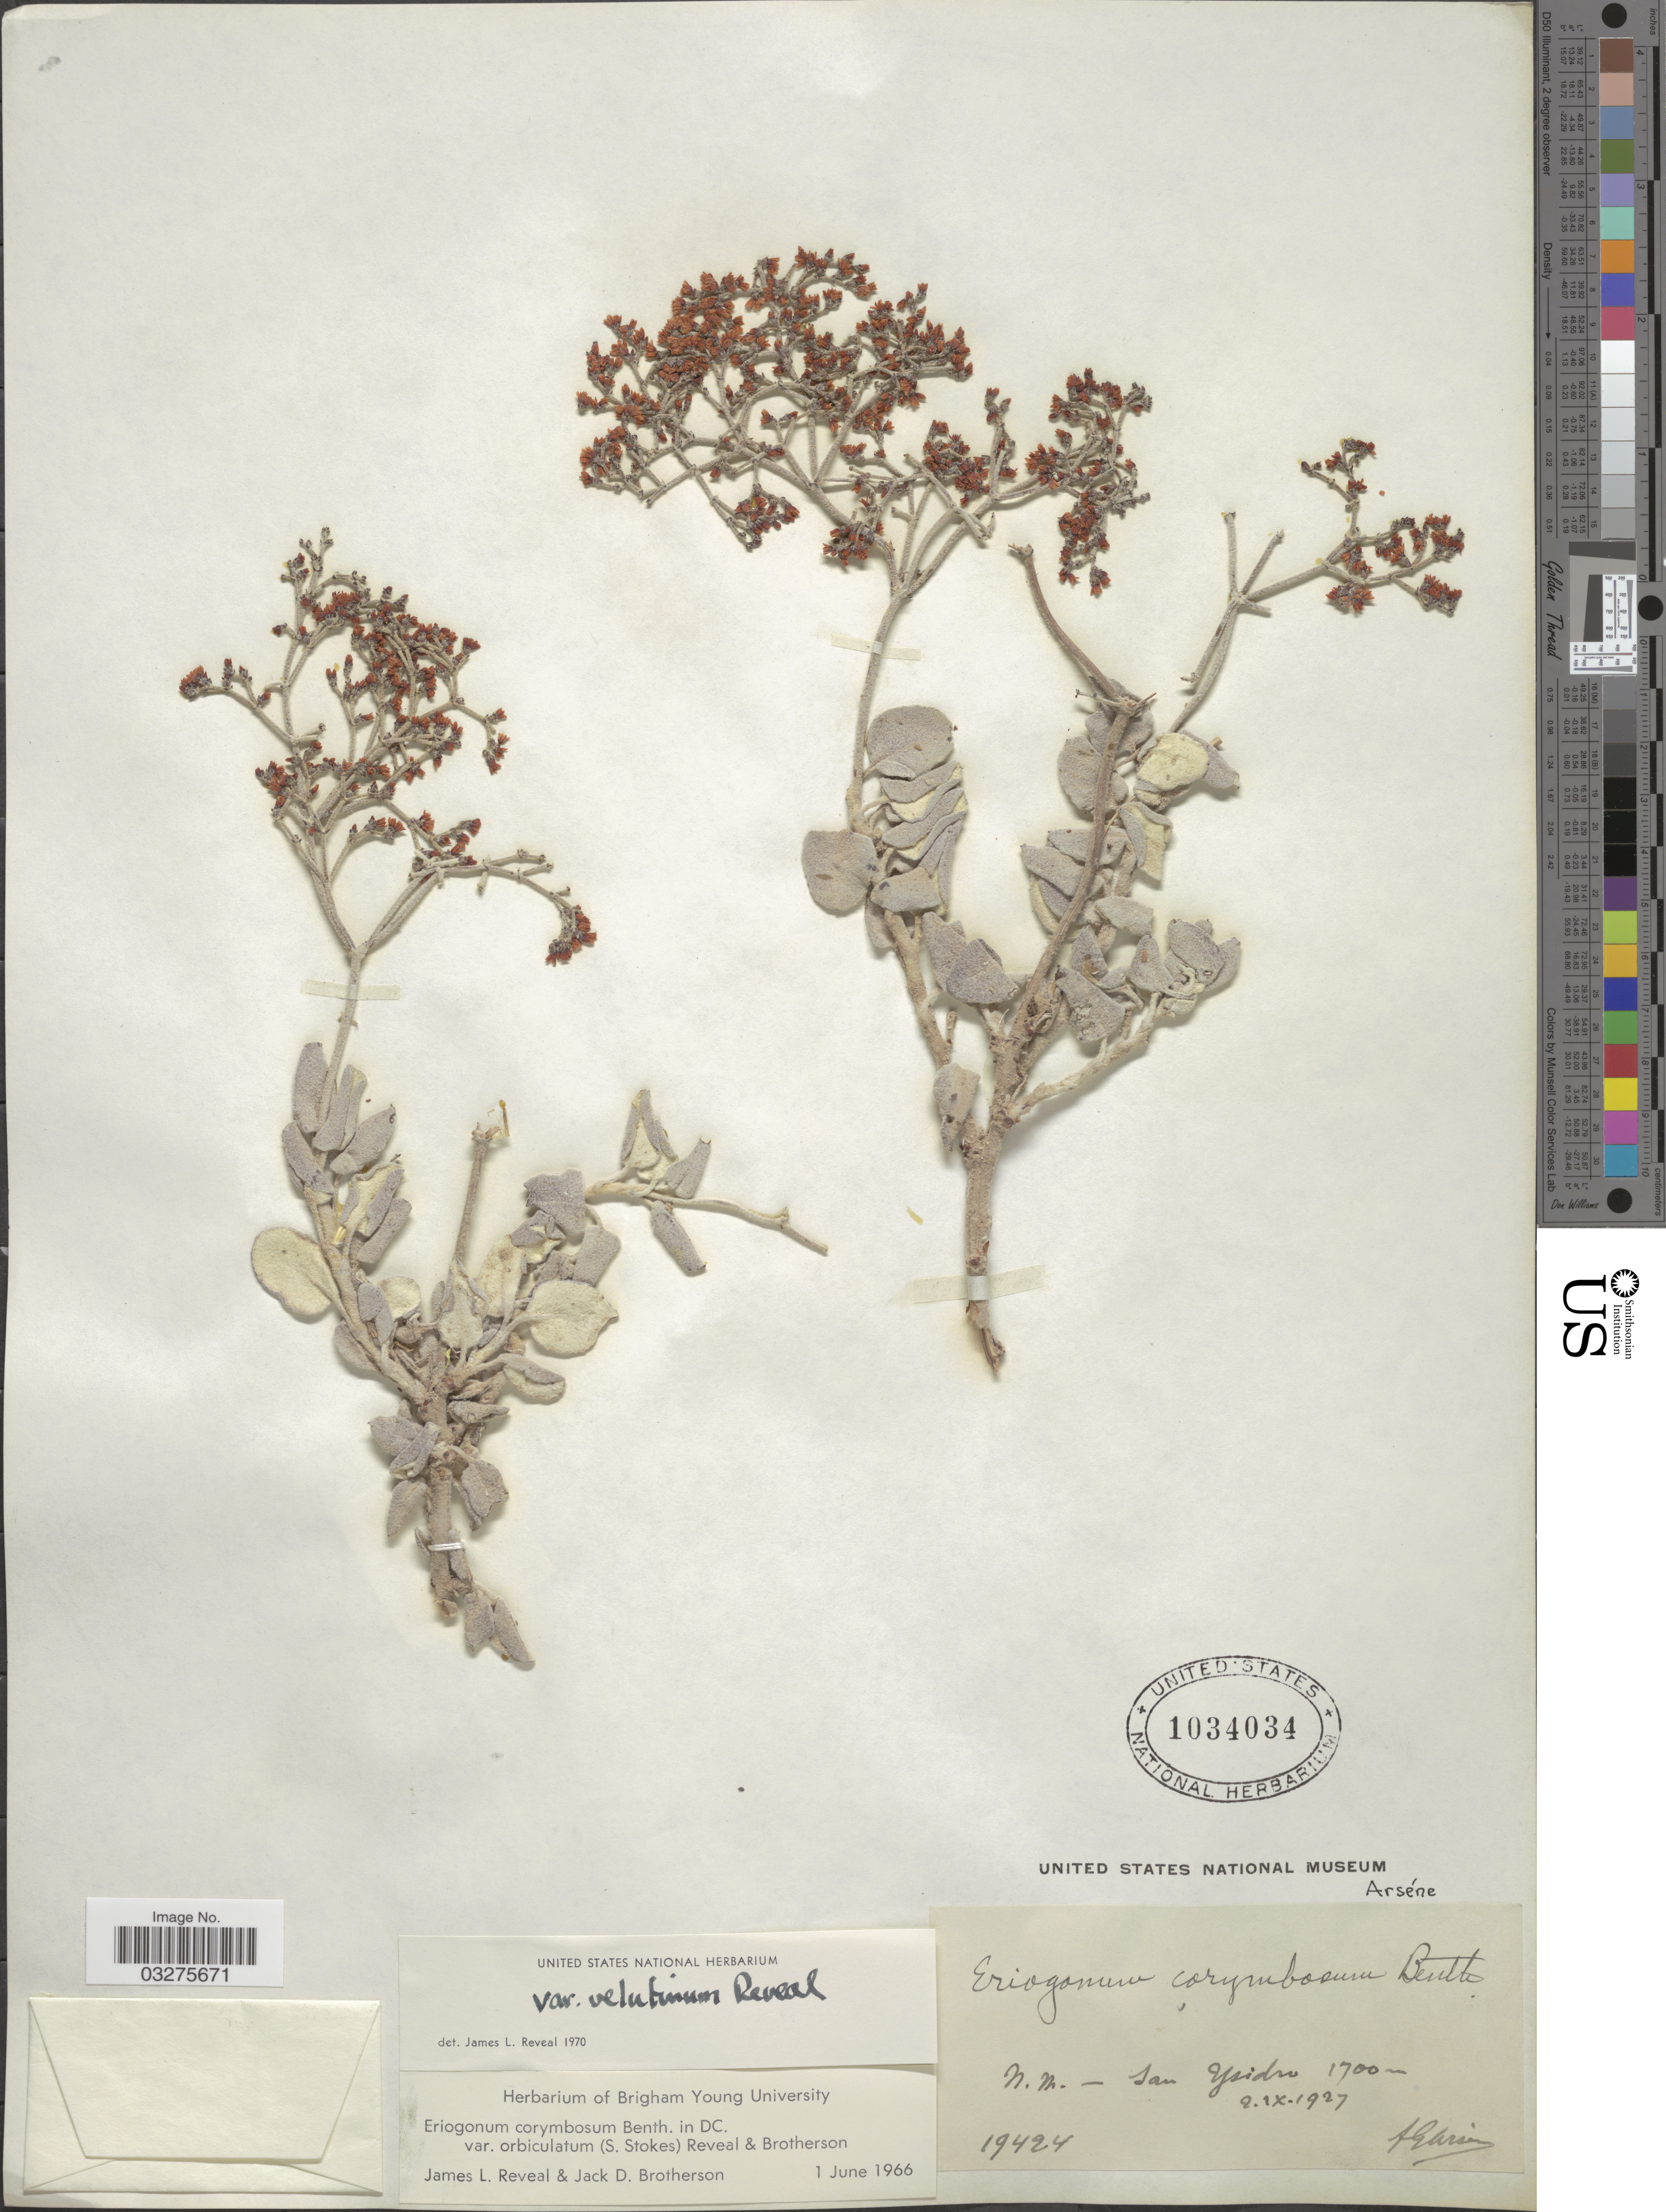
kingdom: Plantae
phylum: Tracheophyta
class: Magnoliopsida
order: Caryophyllales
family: Polygonaceae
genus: Eriogonum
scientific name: Eriogonum corymbosum var. velutinum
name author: Reveal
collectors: F. Arsène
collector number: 19424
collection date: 1927-09-02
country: United States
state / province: New Mexico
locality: San Ysidro.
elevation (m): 1700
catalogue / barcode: US 1034034